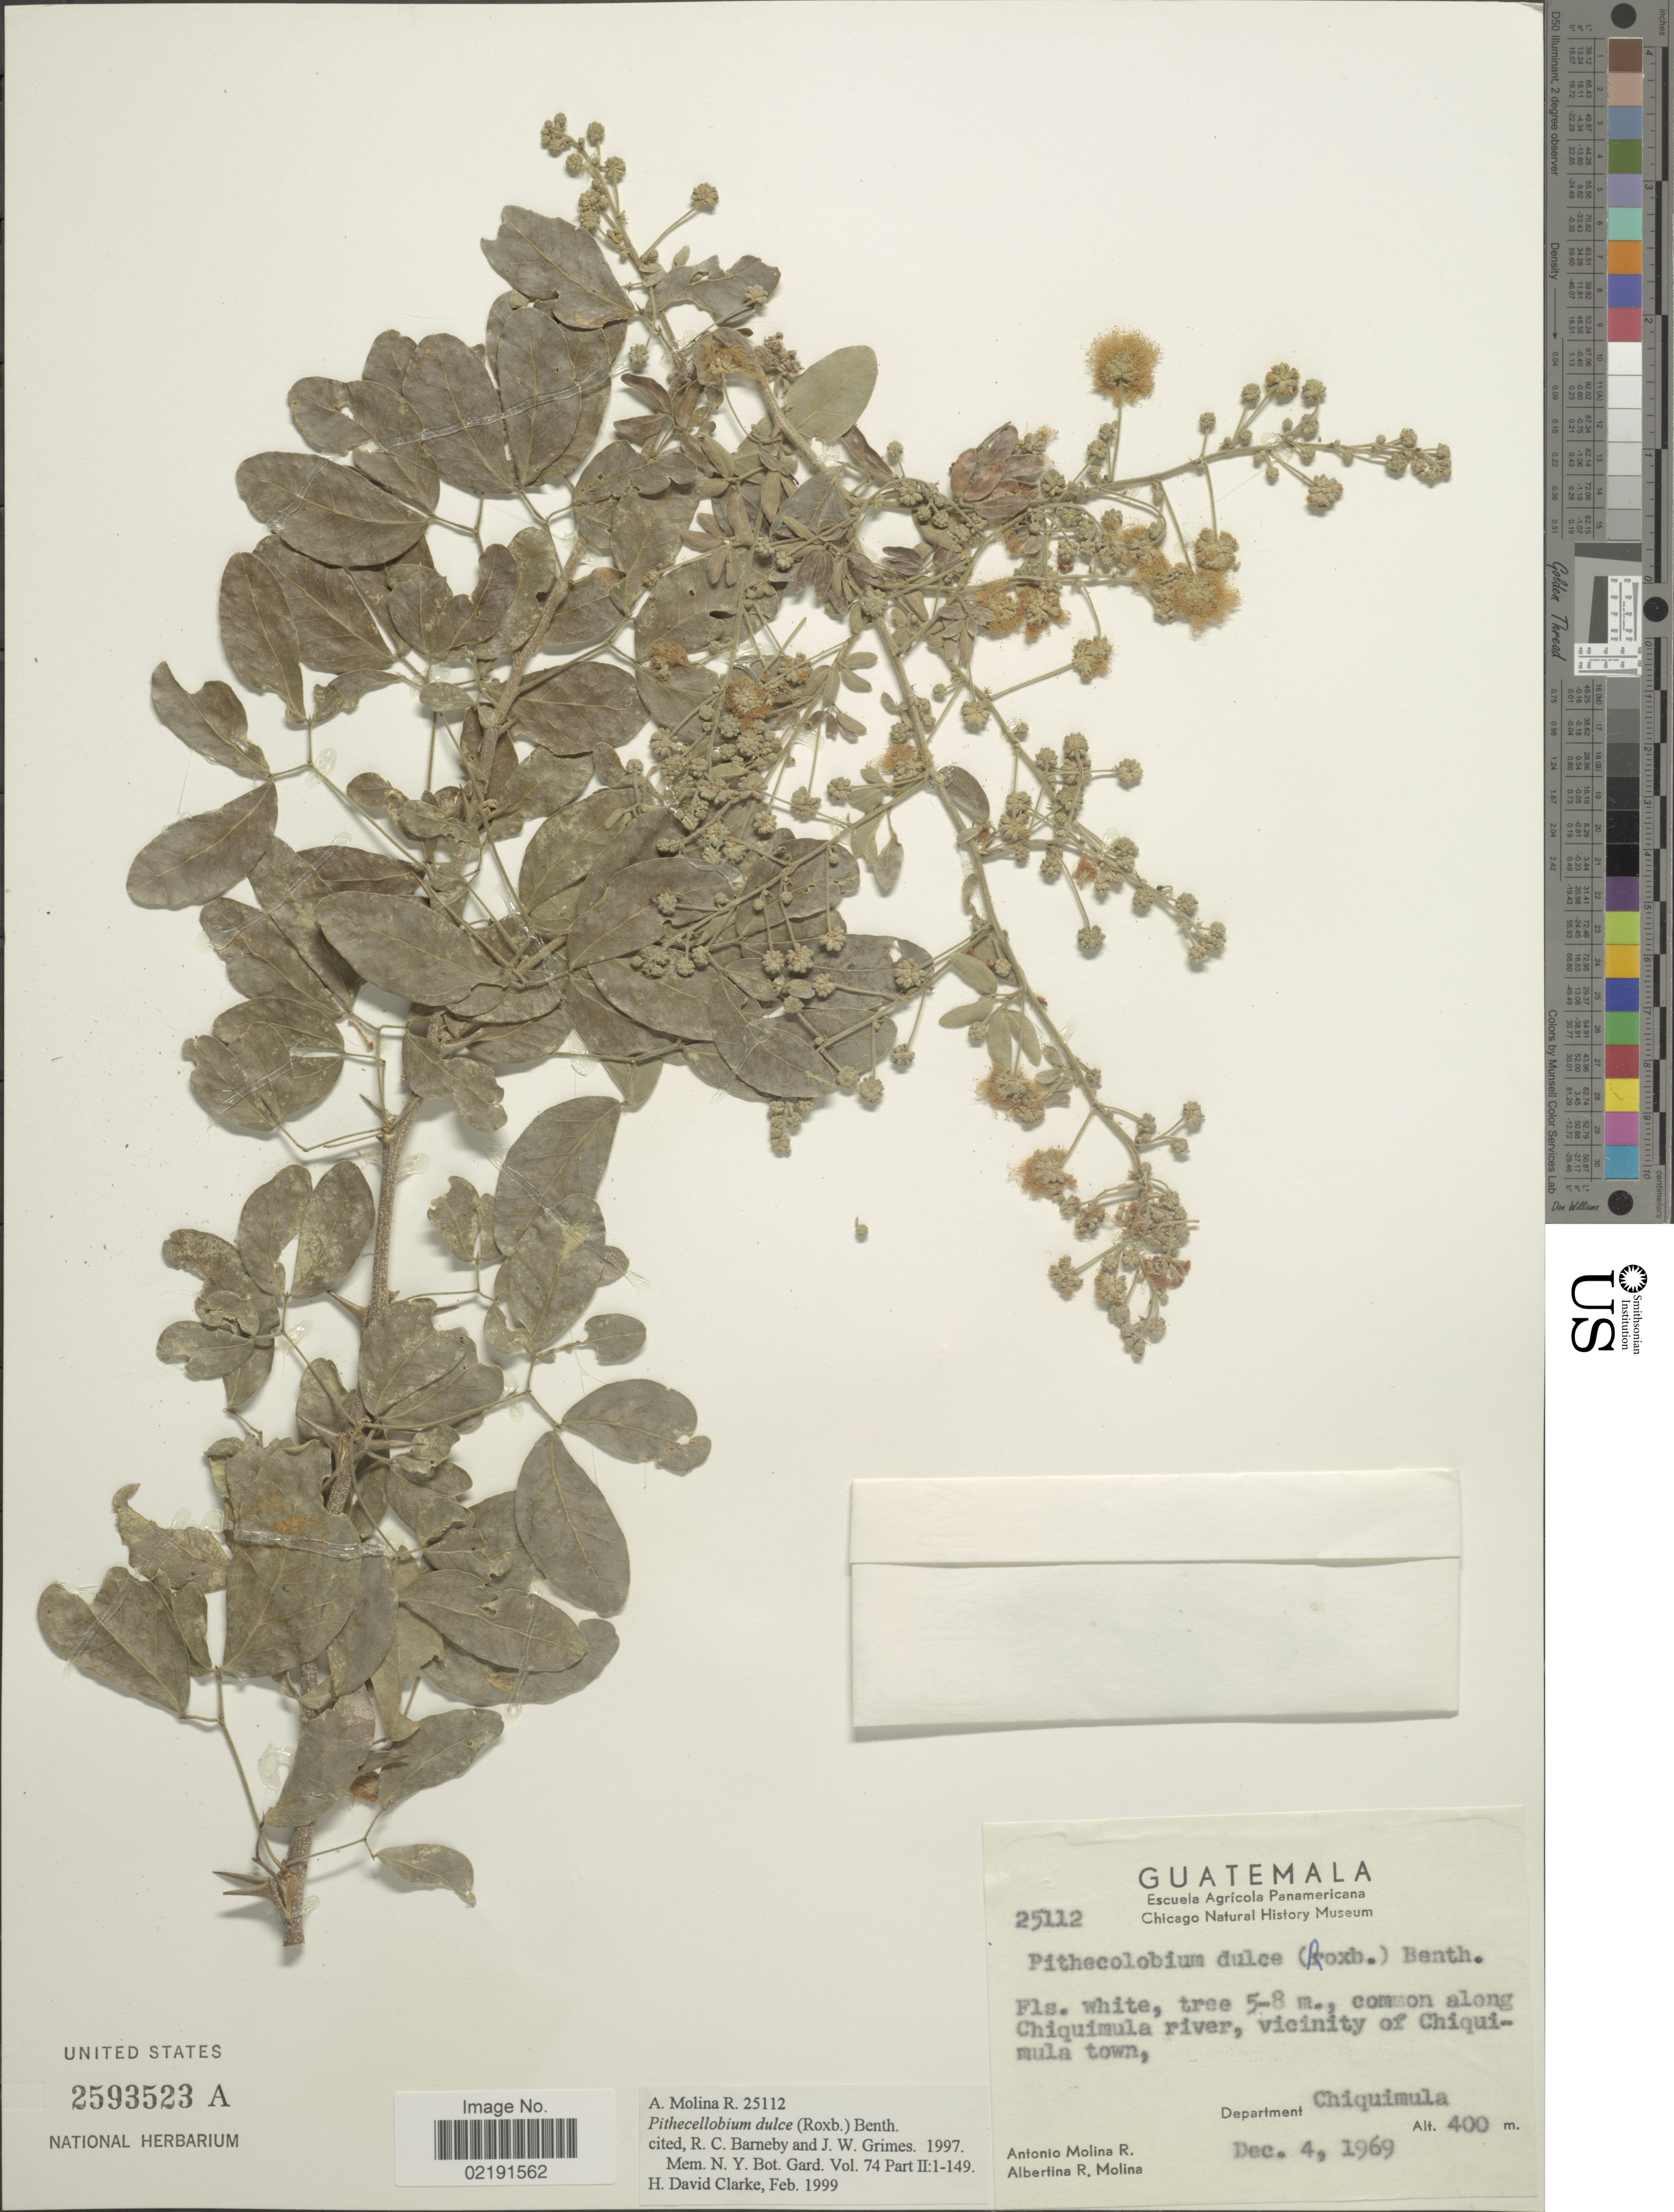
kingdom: Plantae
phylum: Tracheophyta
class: Magnoliopsida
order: Fabales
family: Fabaceae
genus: Pithecellobium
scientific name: Pithecellobium dulce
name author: (Roxb.) Benth.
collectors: A. Molina R. & A. R. Molina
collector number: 25112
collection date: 1969-12-04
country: Guatemala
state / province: Chiquimula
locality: Common along Chiquimula river, vicinity of Chiquimula town, Department Chiquimula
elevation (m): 400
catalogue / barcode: US 2593523A